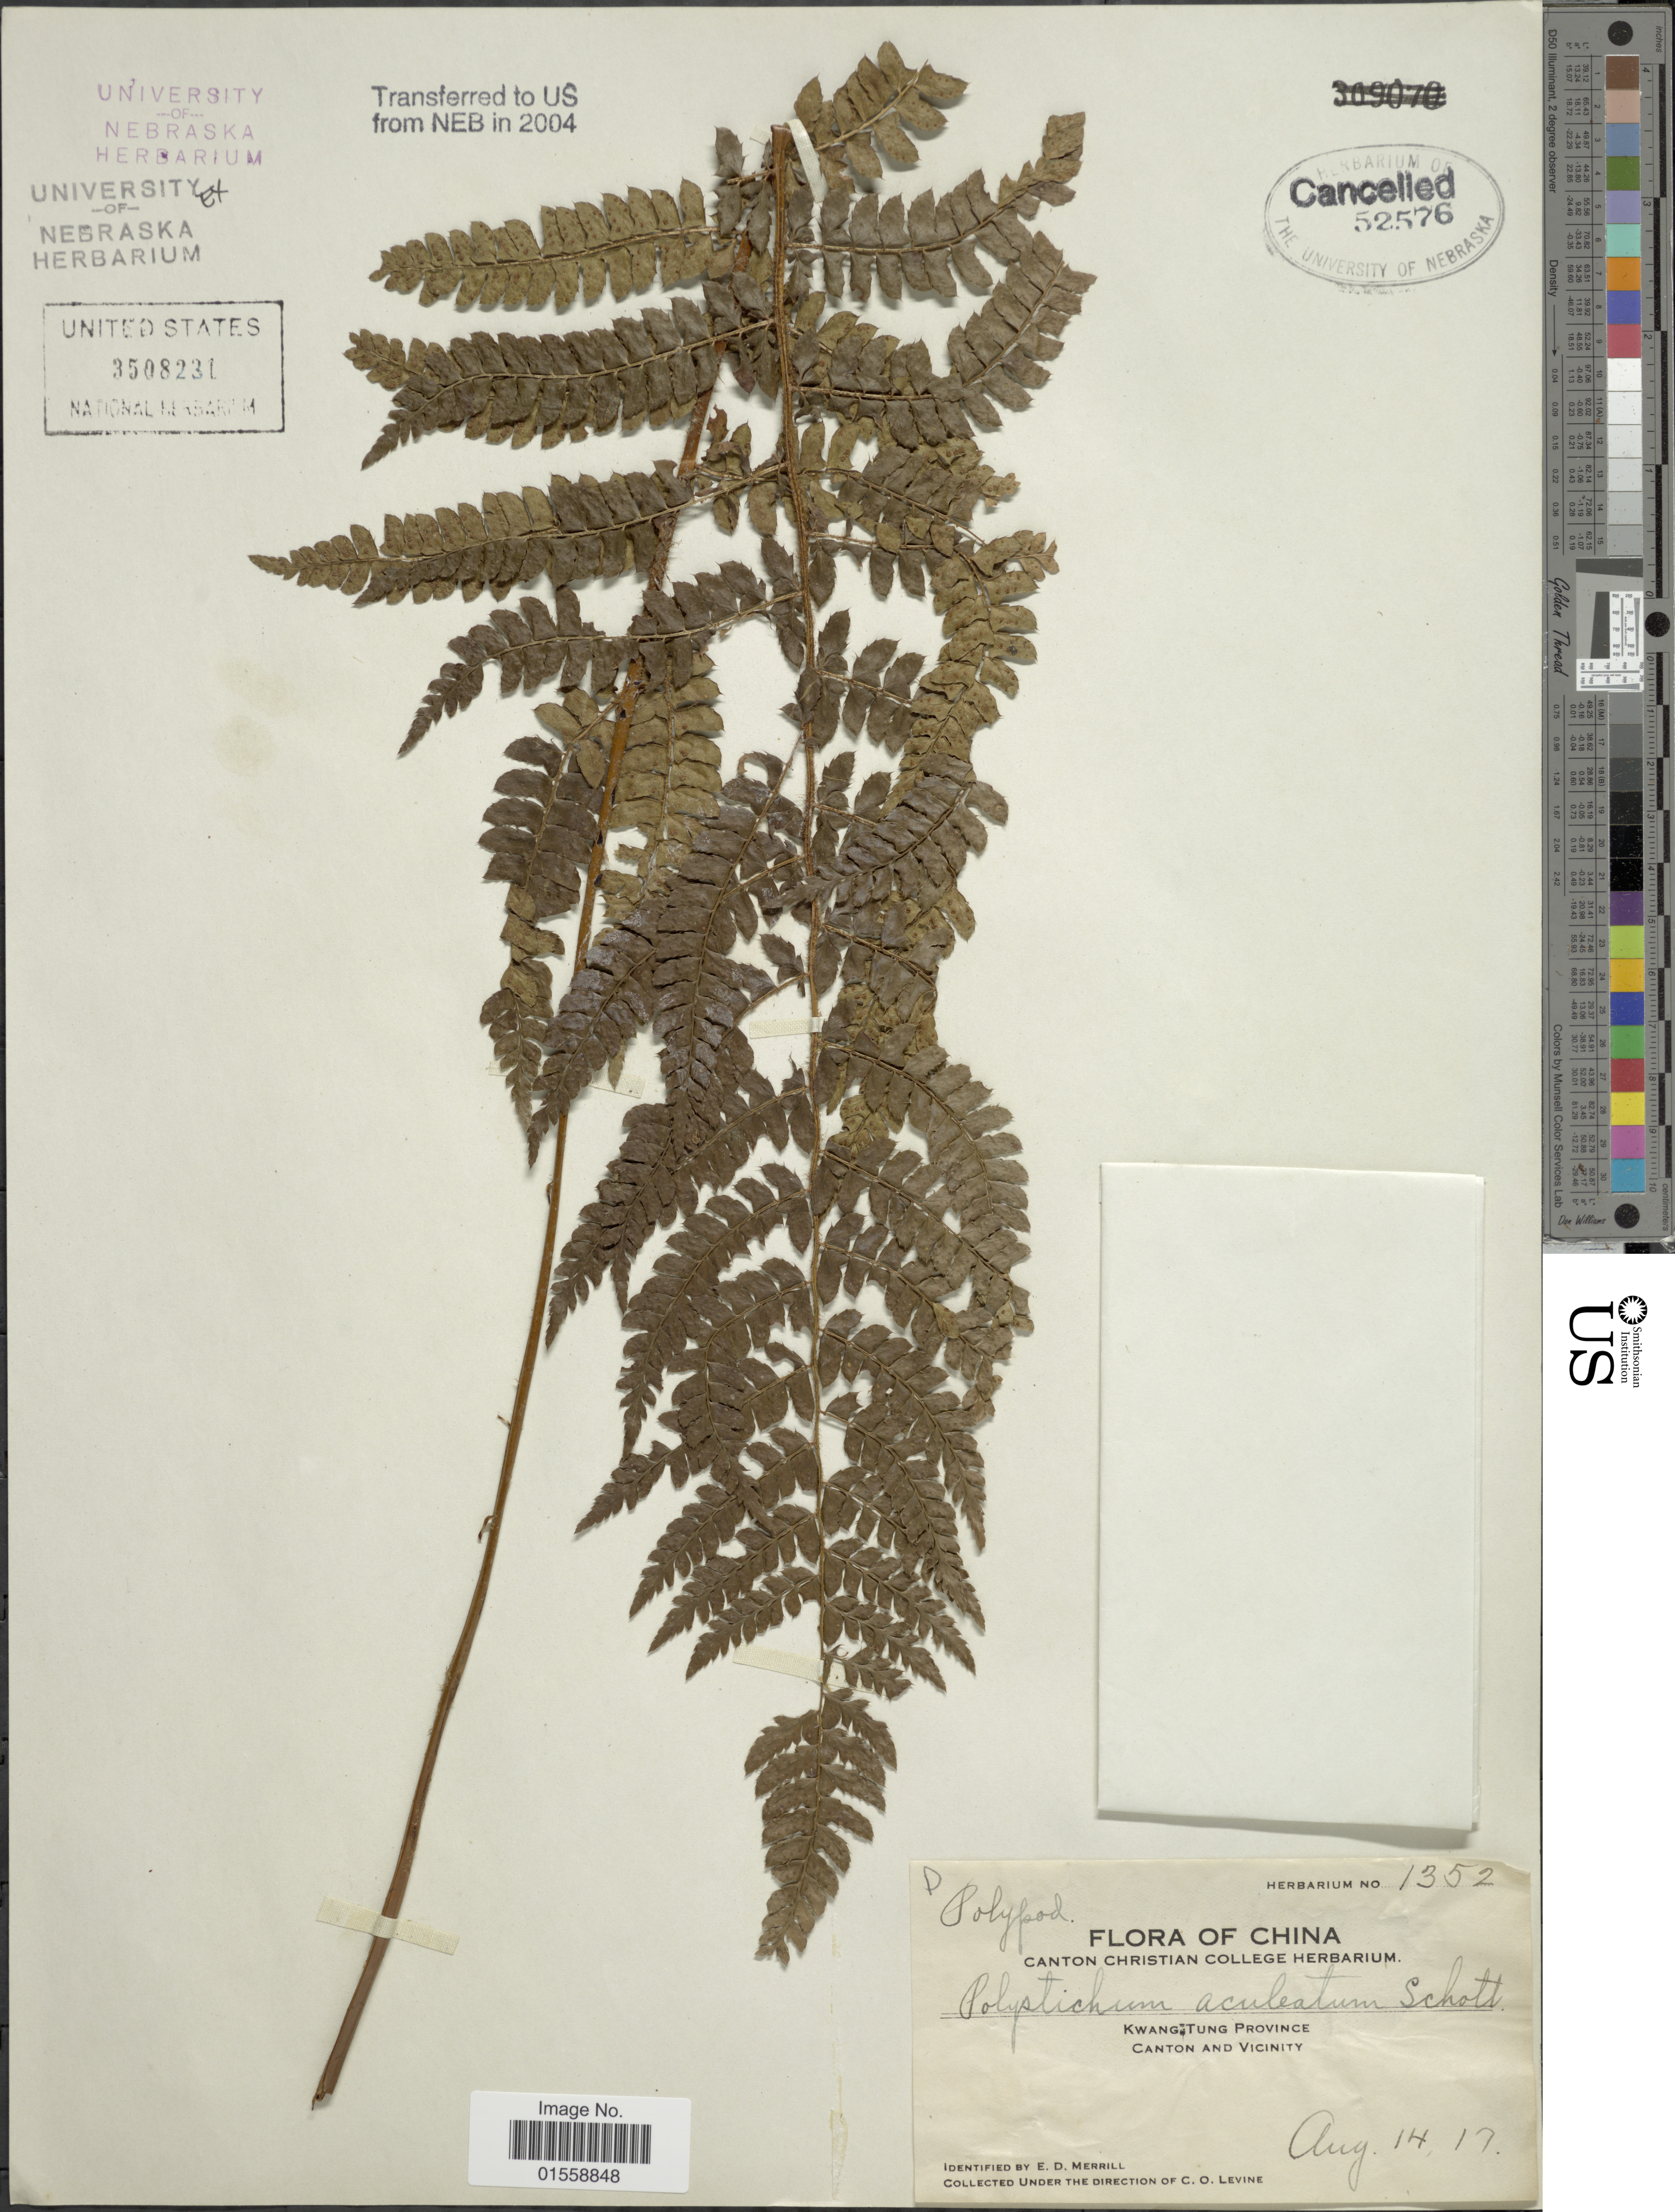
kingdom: Plantae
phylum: Tracheophyta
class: Polypodiopsida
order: Polypodiales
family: Dryopteridaceae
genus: Polystichum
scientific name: Polystichum aculeatum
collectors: C. O. Levine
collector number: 1352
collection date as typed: Transcribed d/m/y: 14/8/17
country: China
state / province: Guangdong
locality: Kwangtung Province, Canton and Vicinity, China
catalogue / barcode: US 3508231